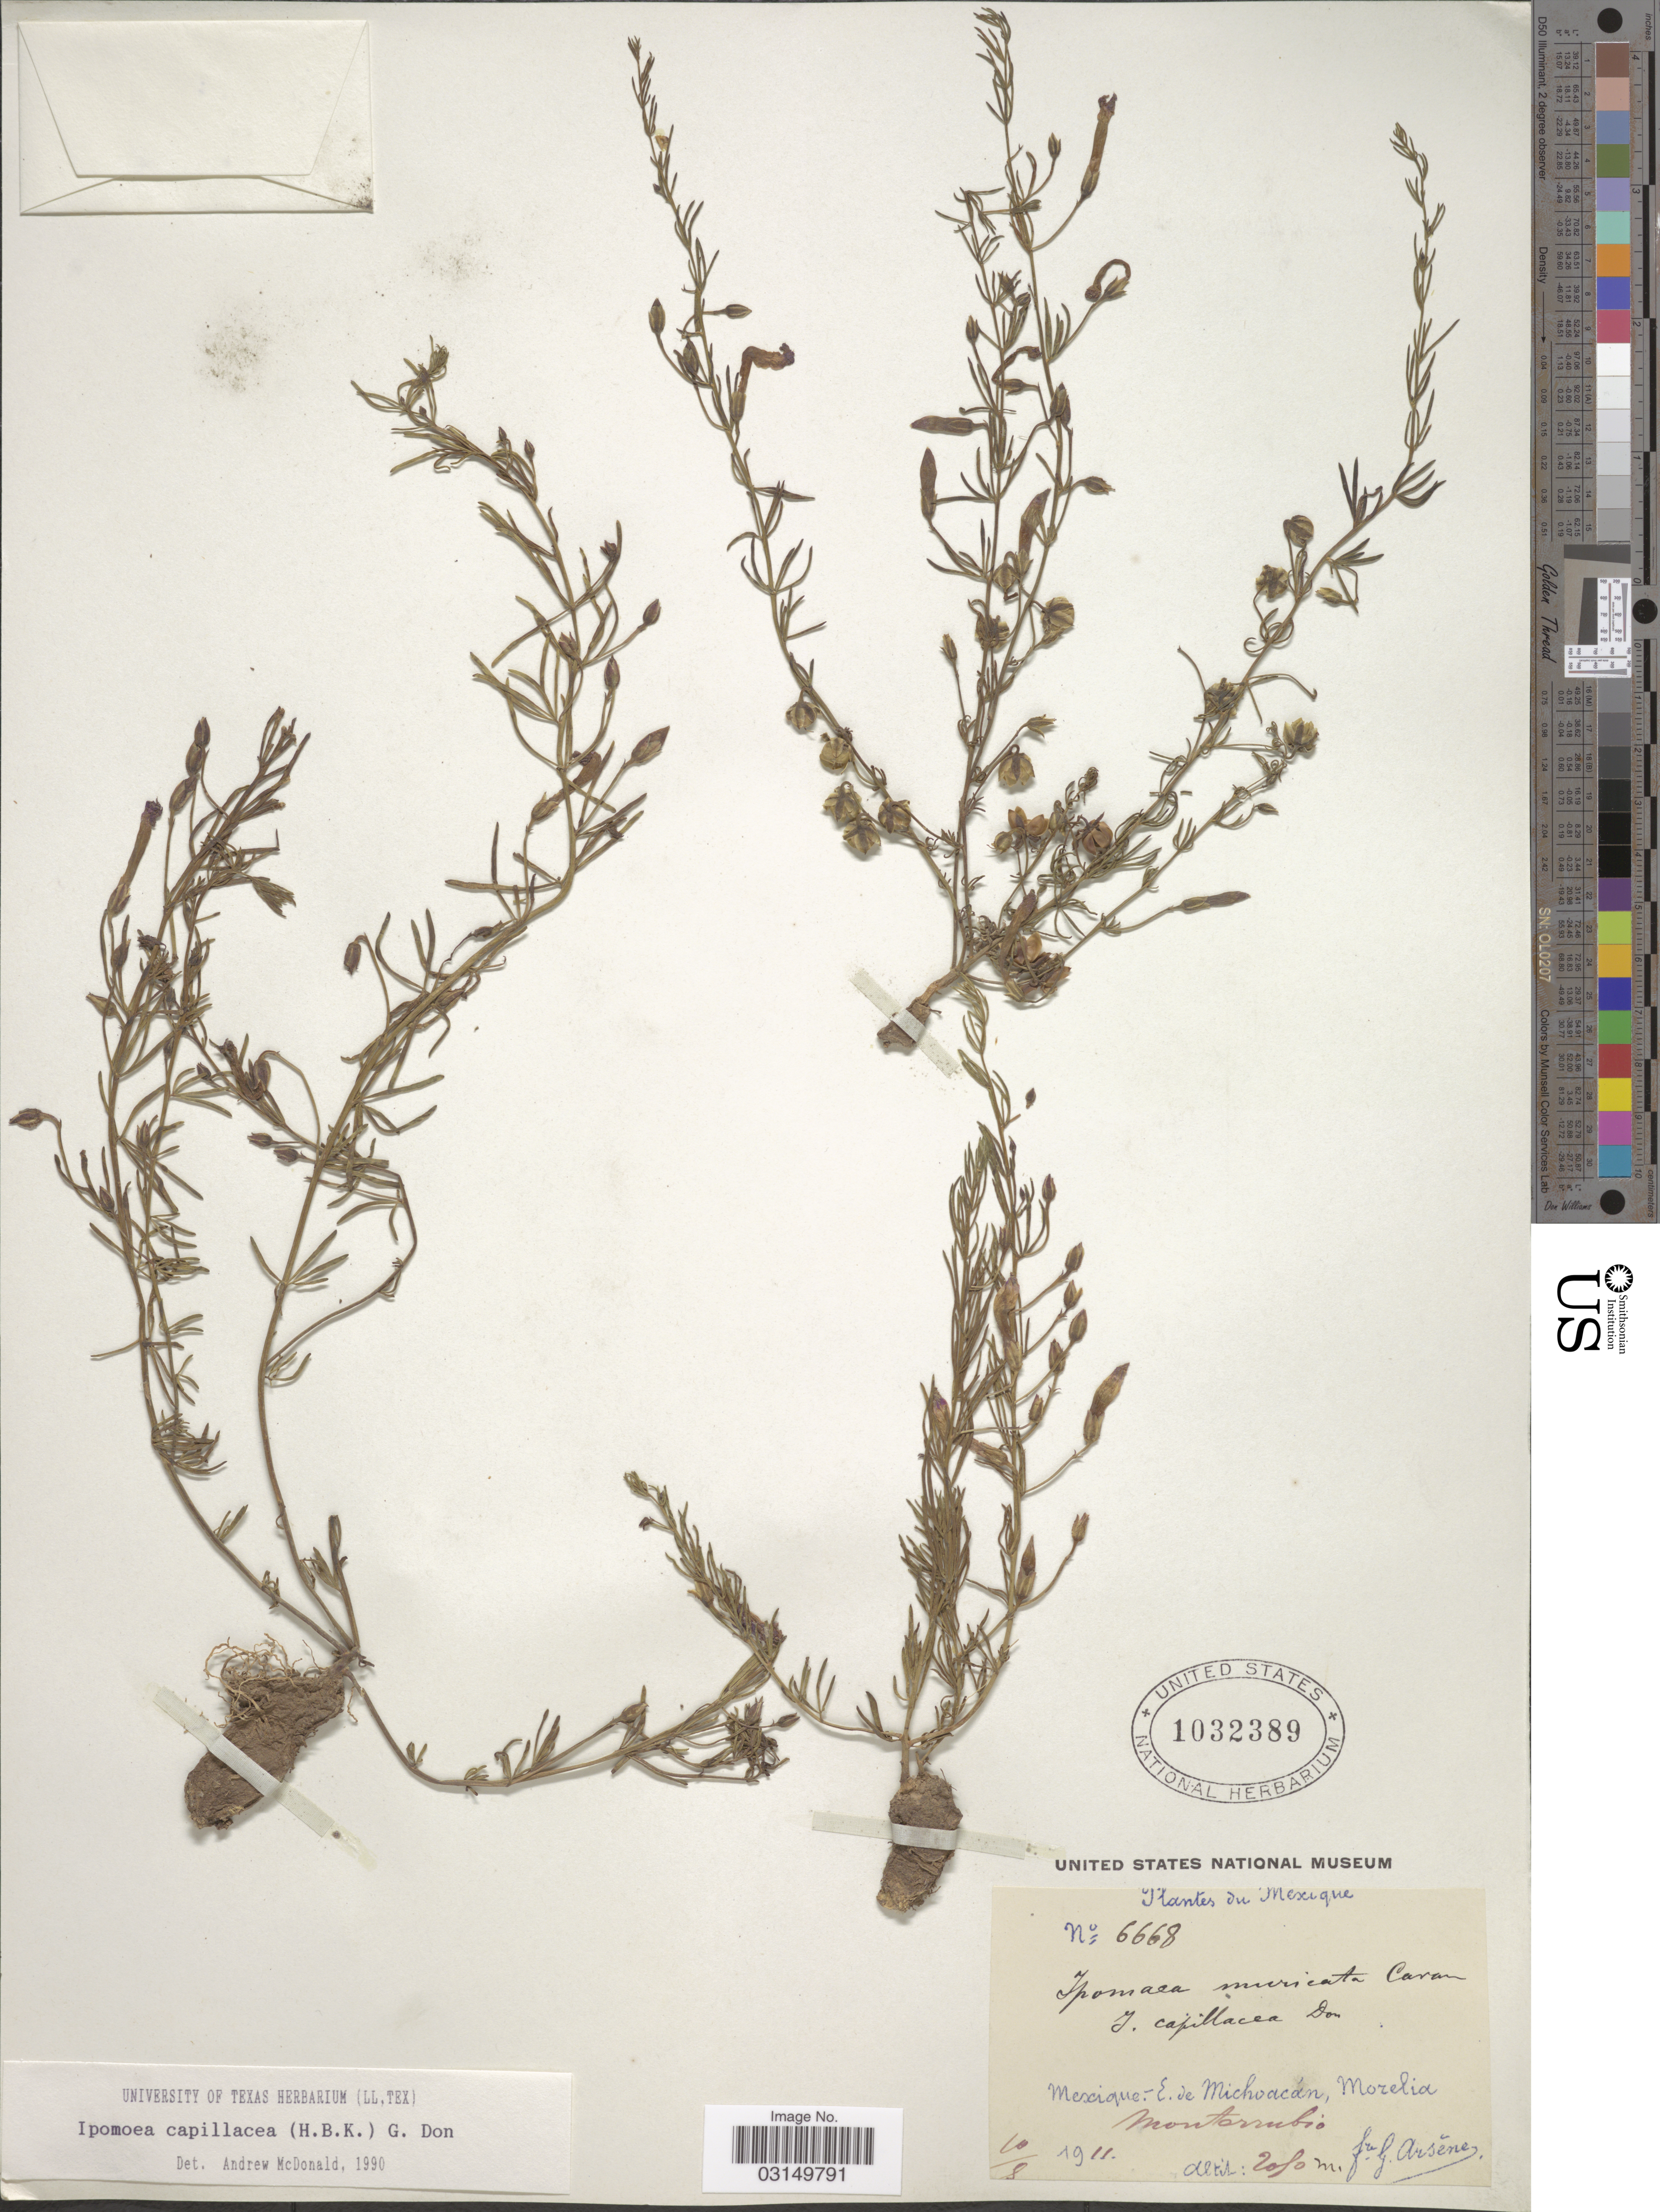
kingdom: Plantae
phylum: Tracheophyta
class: Magnoliopsida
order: Solanales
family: Convolvulaceae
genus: Ipomoea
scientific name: Ipomoea capillacea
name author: (Kunth) G. Don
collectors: Bro. G. Arsène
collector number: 6668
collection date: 1911-08-10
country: Mexico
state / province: Michoacán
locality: Monterrubio [Monte Rubio]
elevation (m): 2050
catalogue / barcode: US 1032389